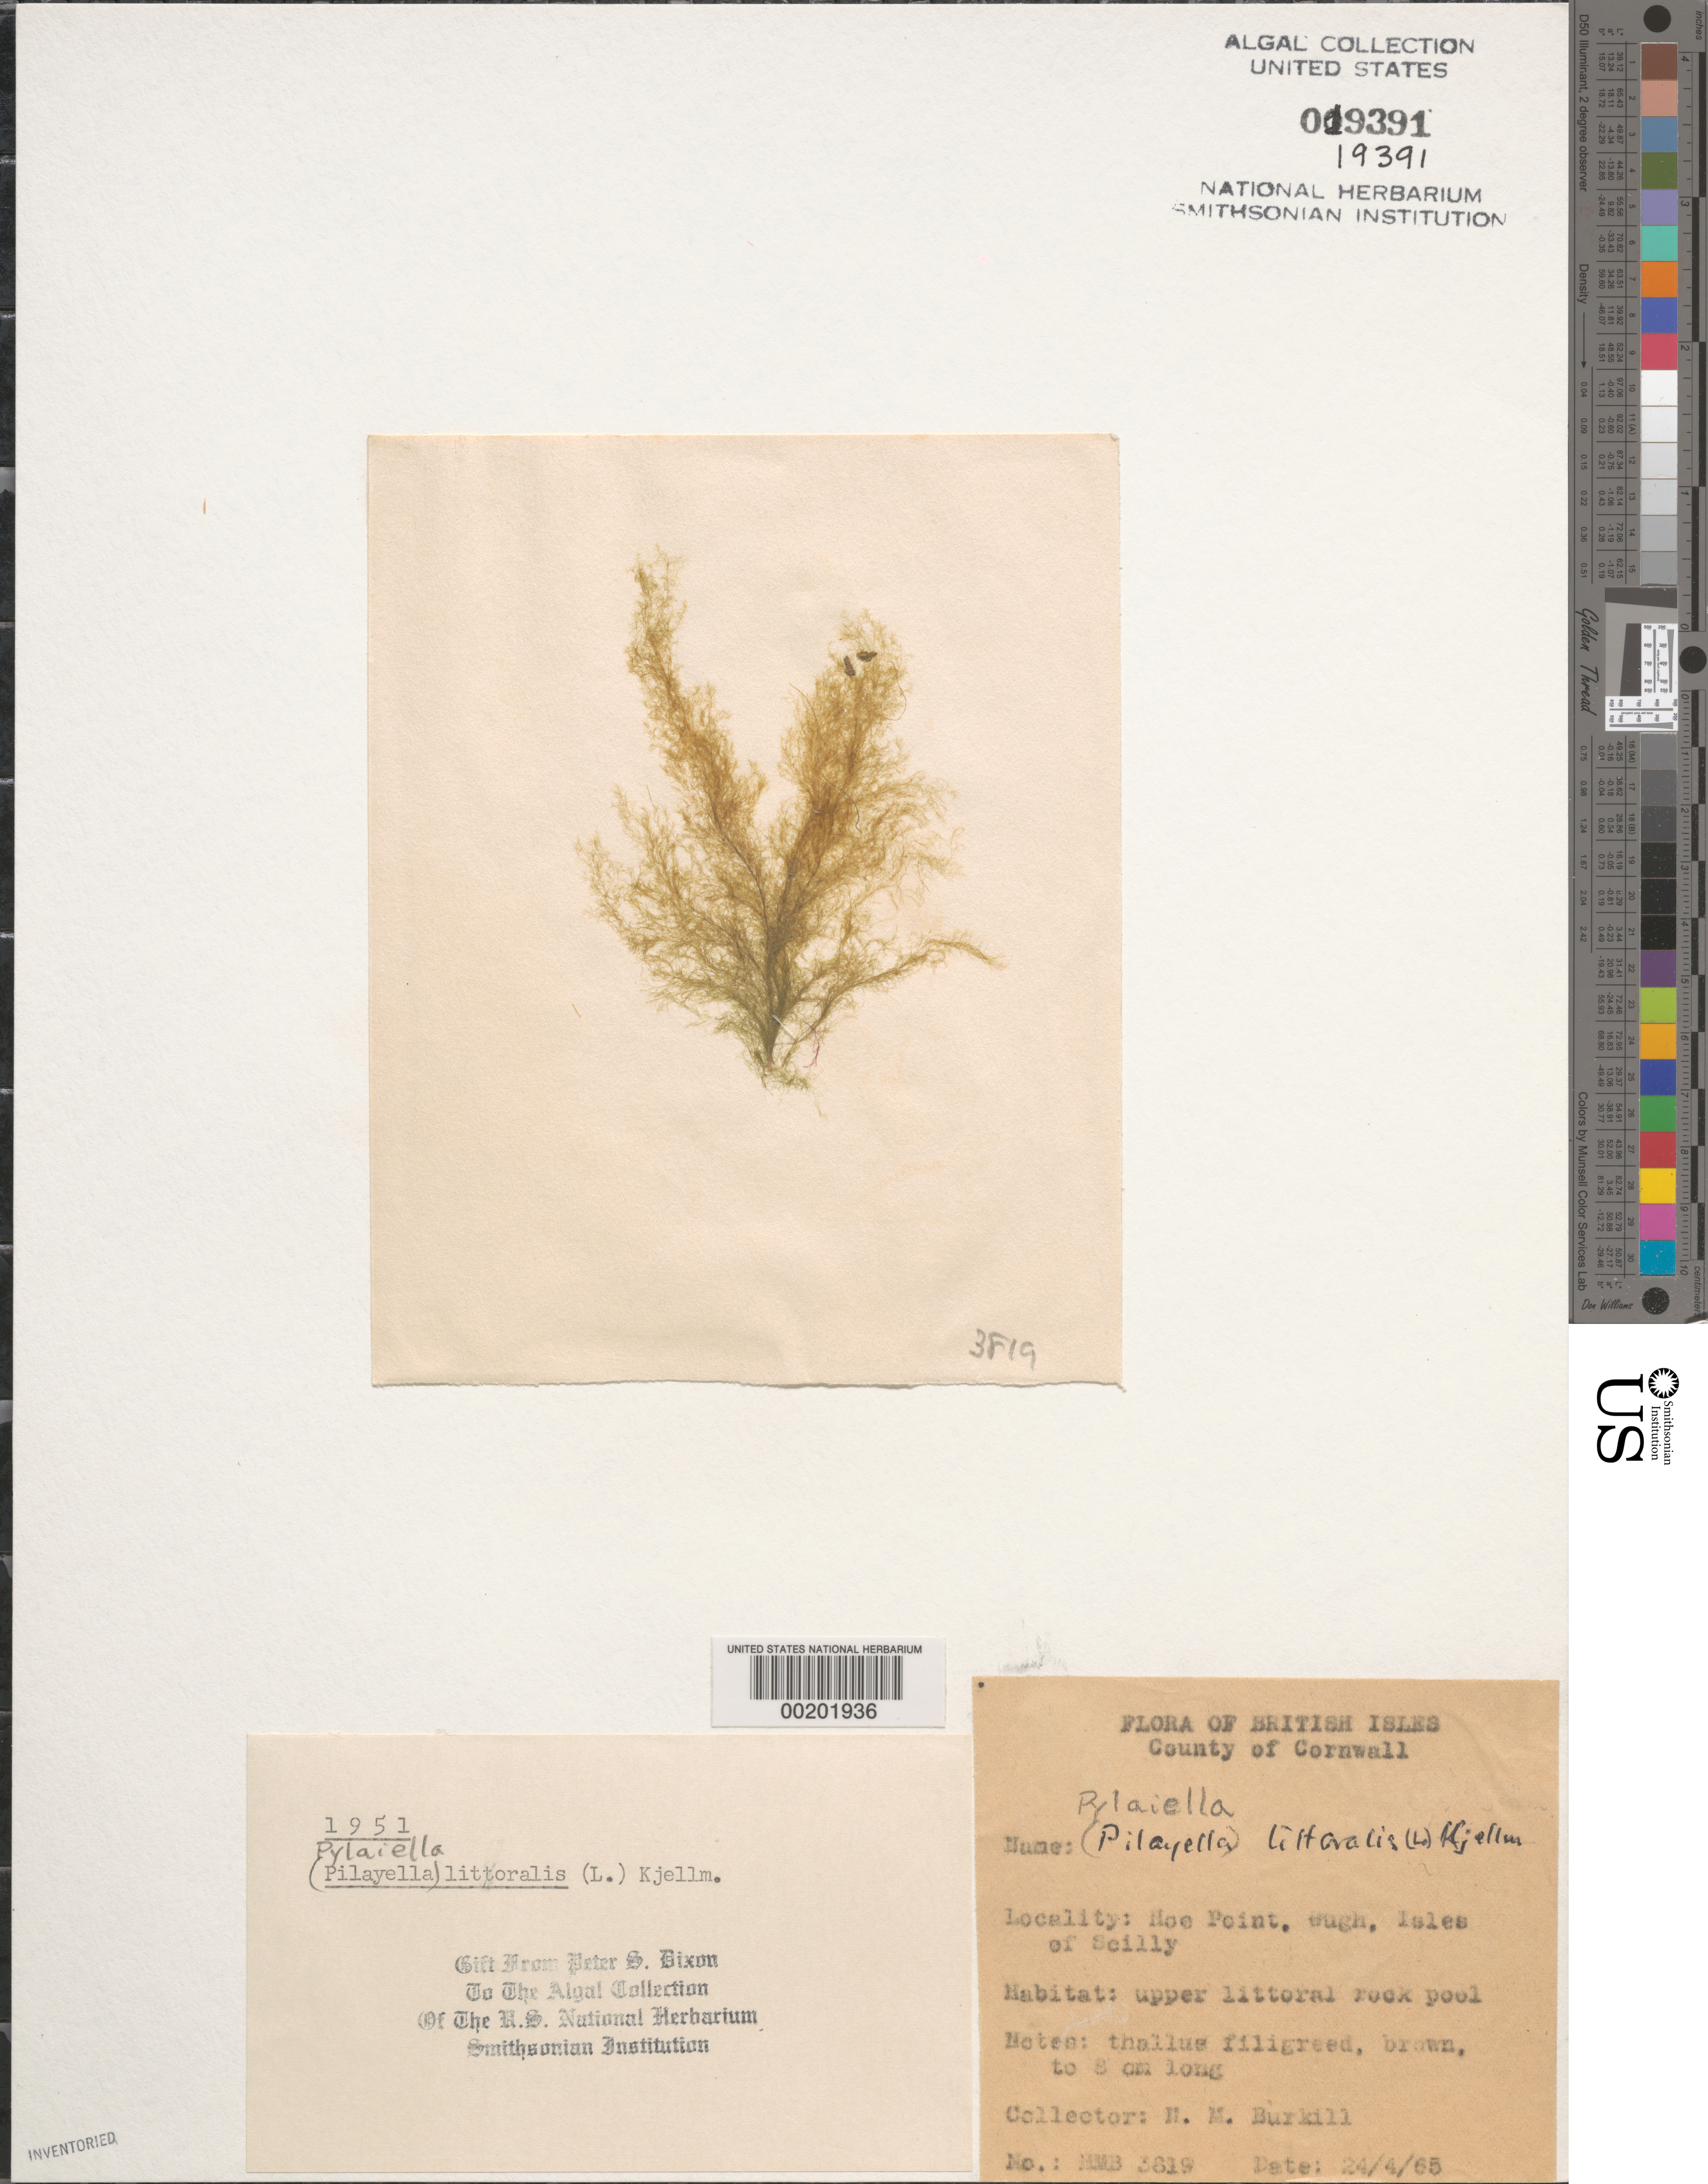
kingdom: Chromista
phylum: Ochrophyta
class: Phaeophyceae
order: Ectocarpales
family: Acinetosporaceae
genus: Pylaiella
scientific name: Pylaiella litoralis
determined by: Dixon, P. S.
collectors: H. M. Burkill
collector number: HMB 3819 & PSD 1951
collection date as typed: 24 Apr 1965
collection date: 1965-04-24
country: United Kingdom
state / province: England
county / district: Council of the Isles of Scilly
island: Gugh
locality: Hoe Point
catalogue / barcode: US 19391